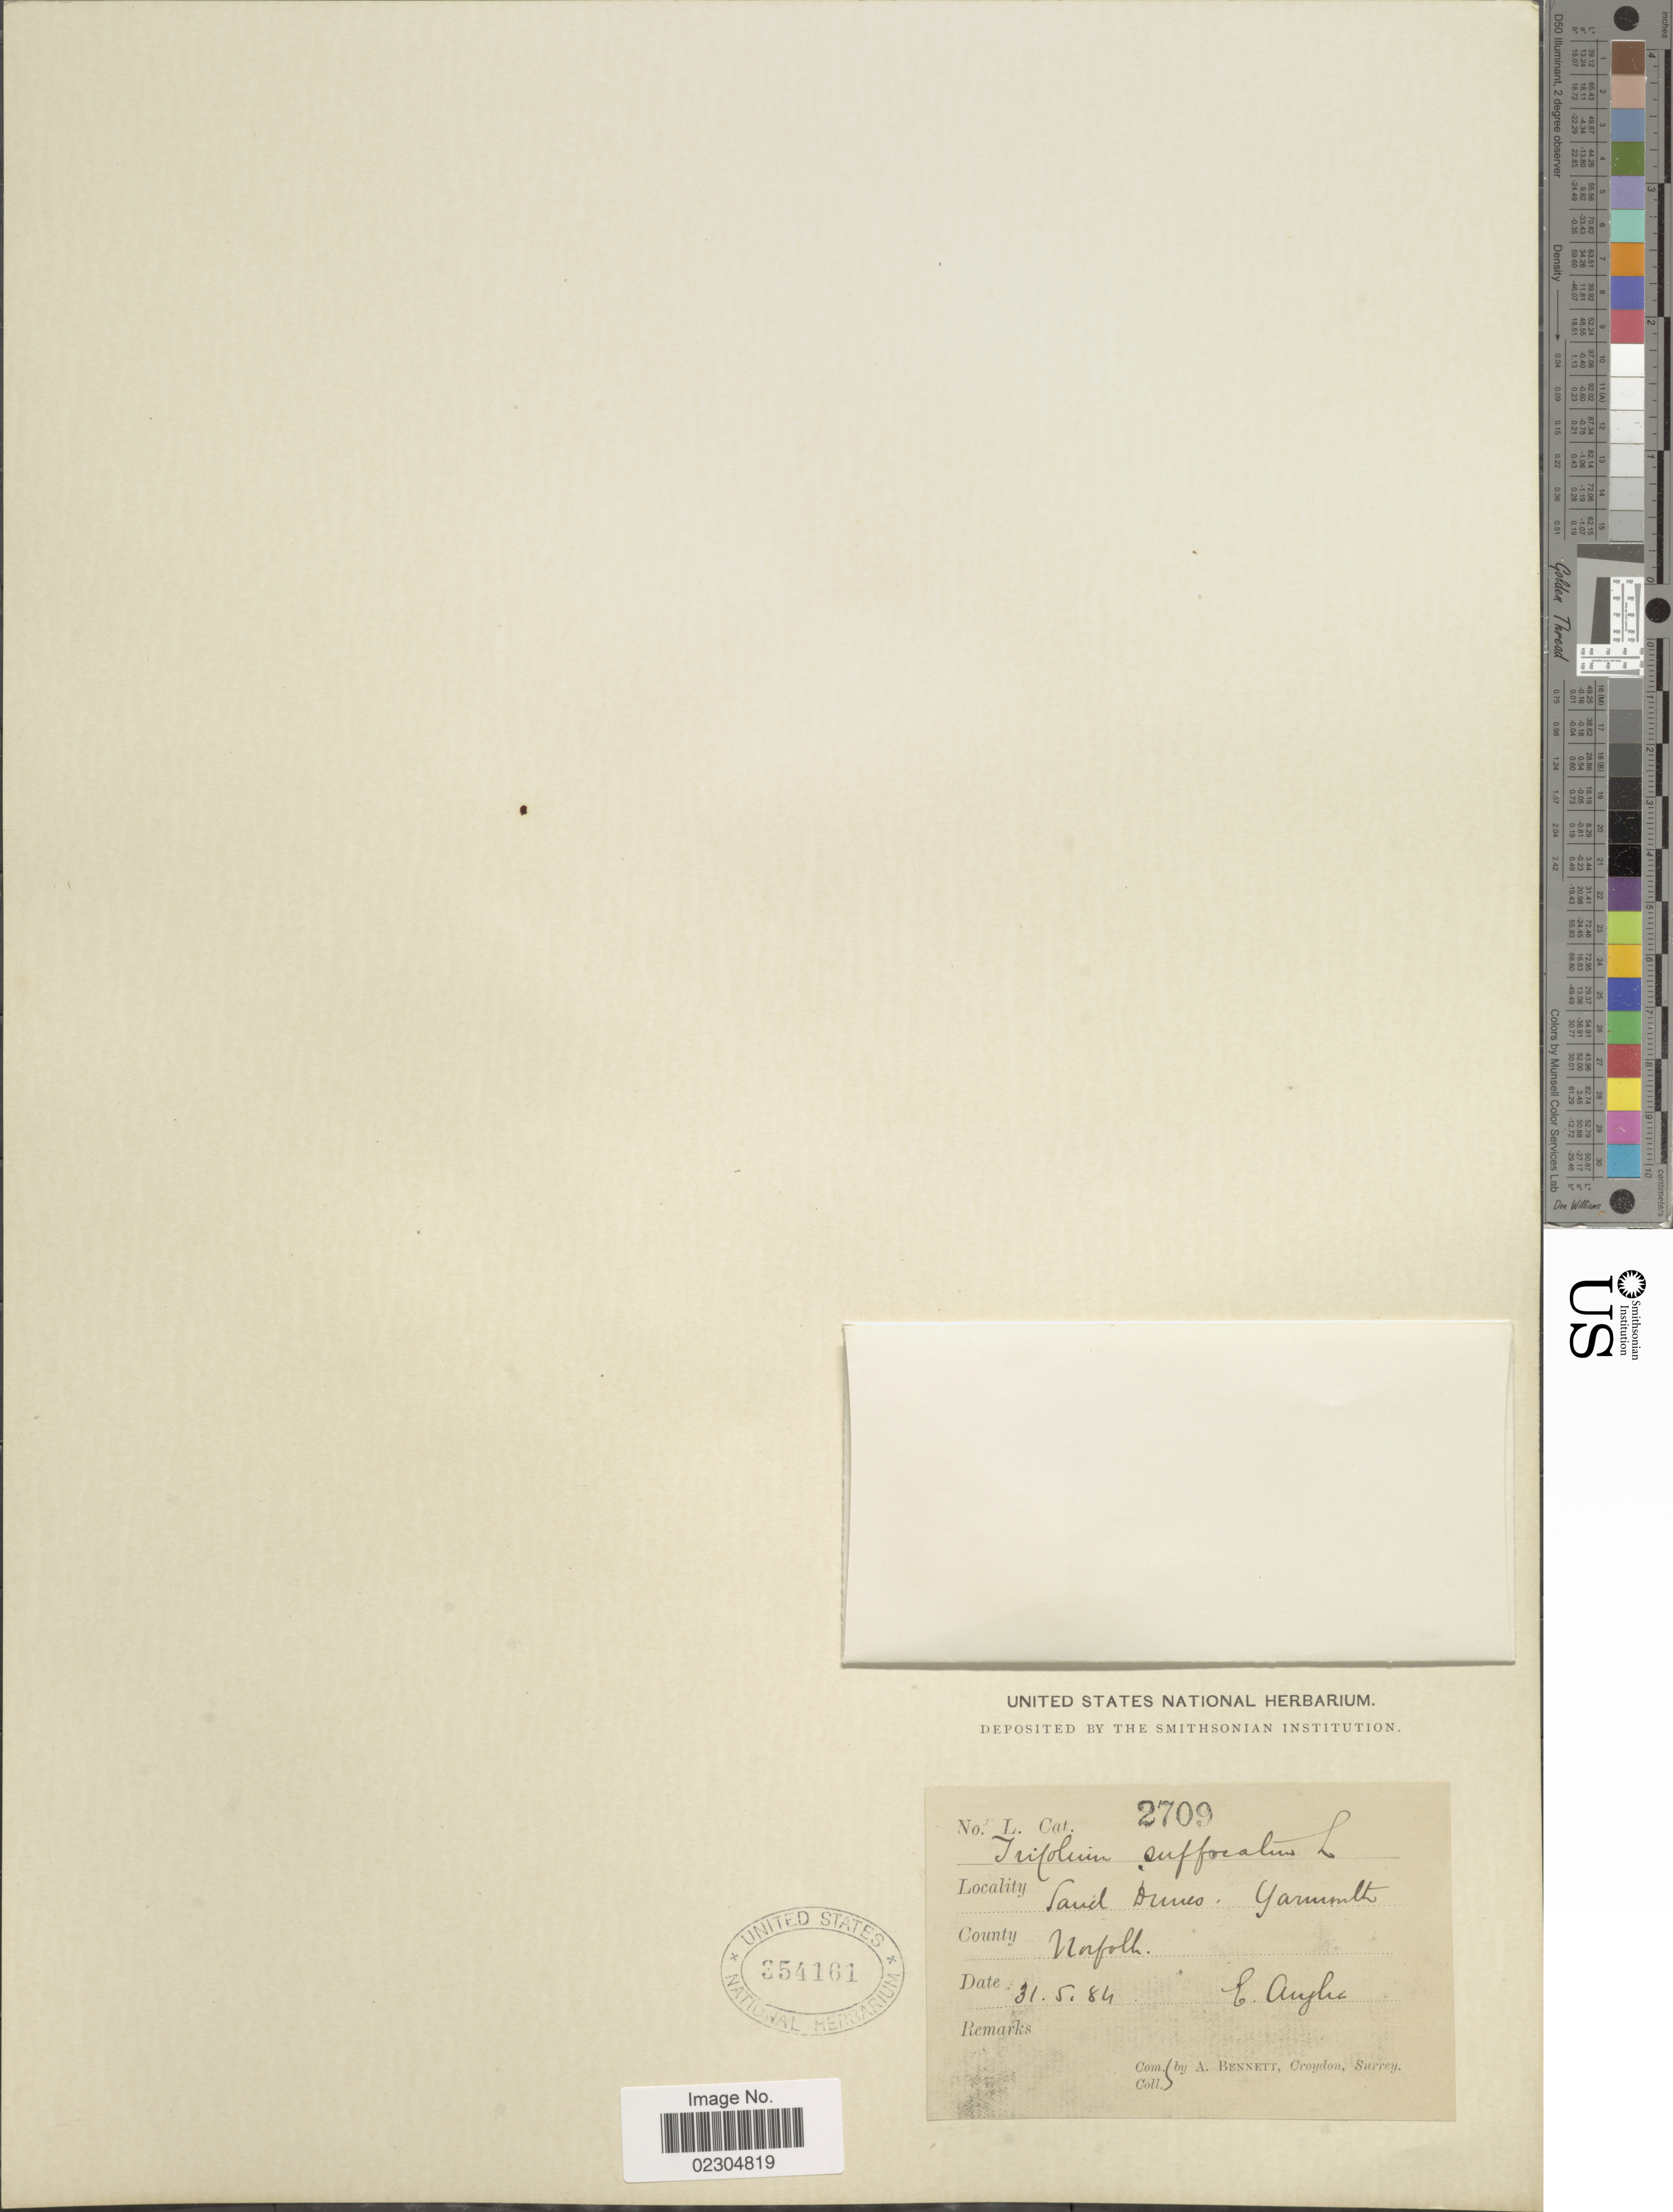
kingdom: Plantae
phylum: Tracheophyta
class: Magnoliopsida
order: Fabales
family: Fabaceae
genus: Trifolium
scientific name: Trifolium suffocatum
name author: L.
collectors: A. Bennett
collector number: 2709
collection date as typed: Transcribed d/m/y: 31/5/84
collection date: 1884-05-31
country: United Kingdom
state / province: England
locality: Sand Dunes Yarmouth County Norfolk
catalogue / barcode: US 354161